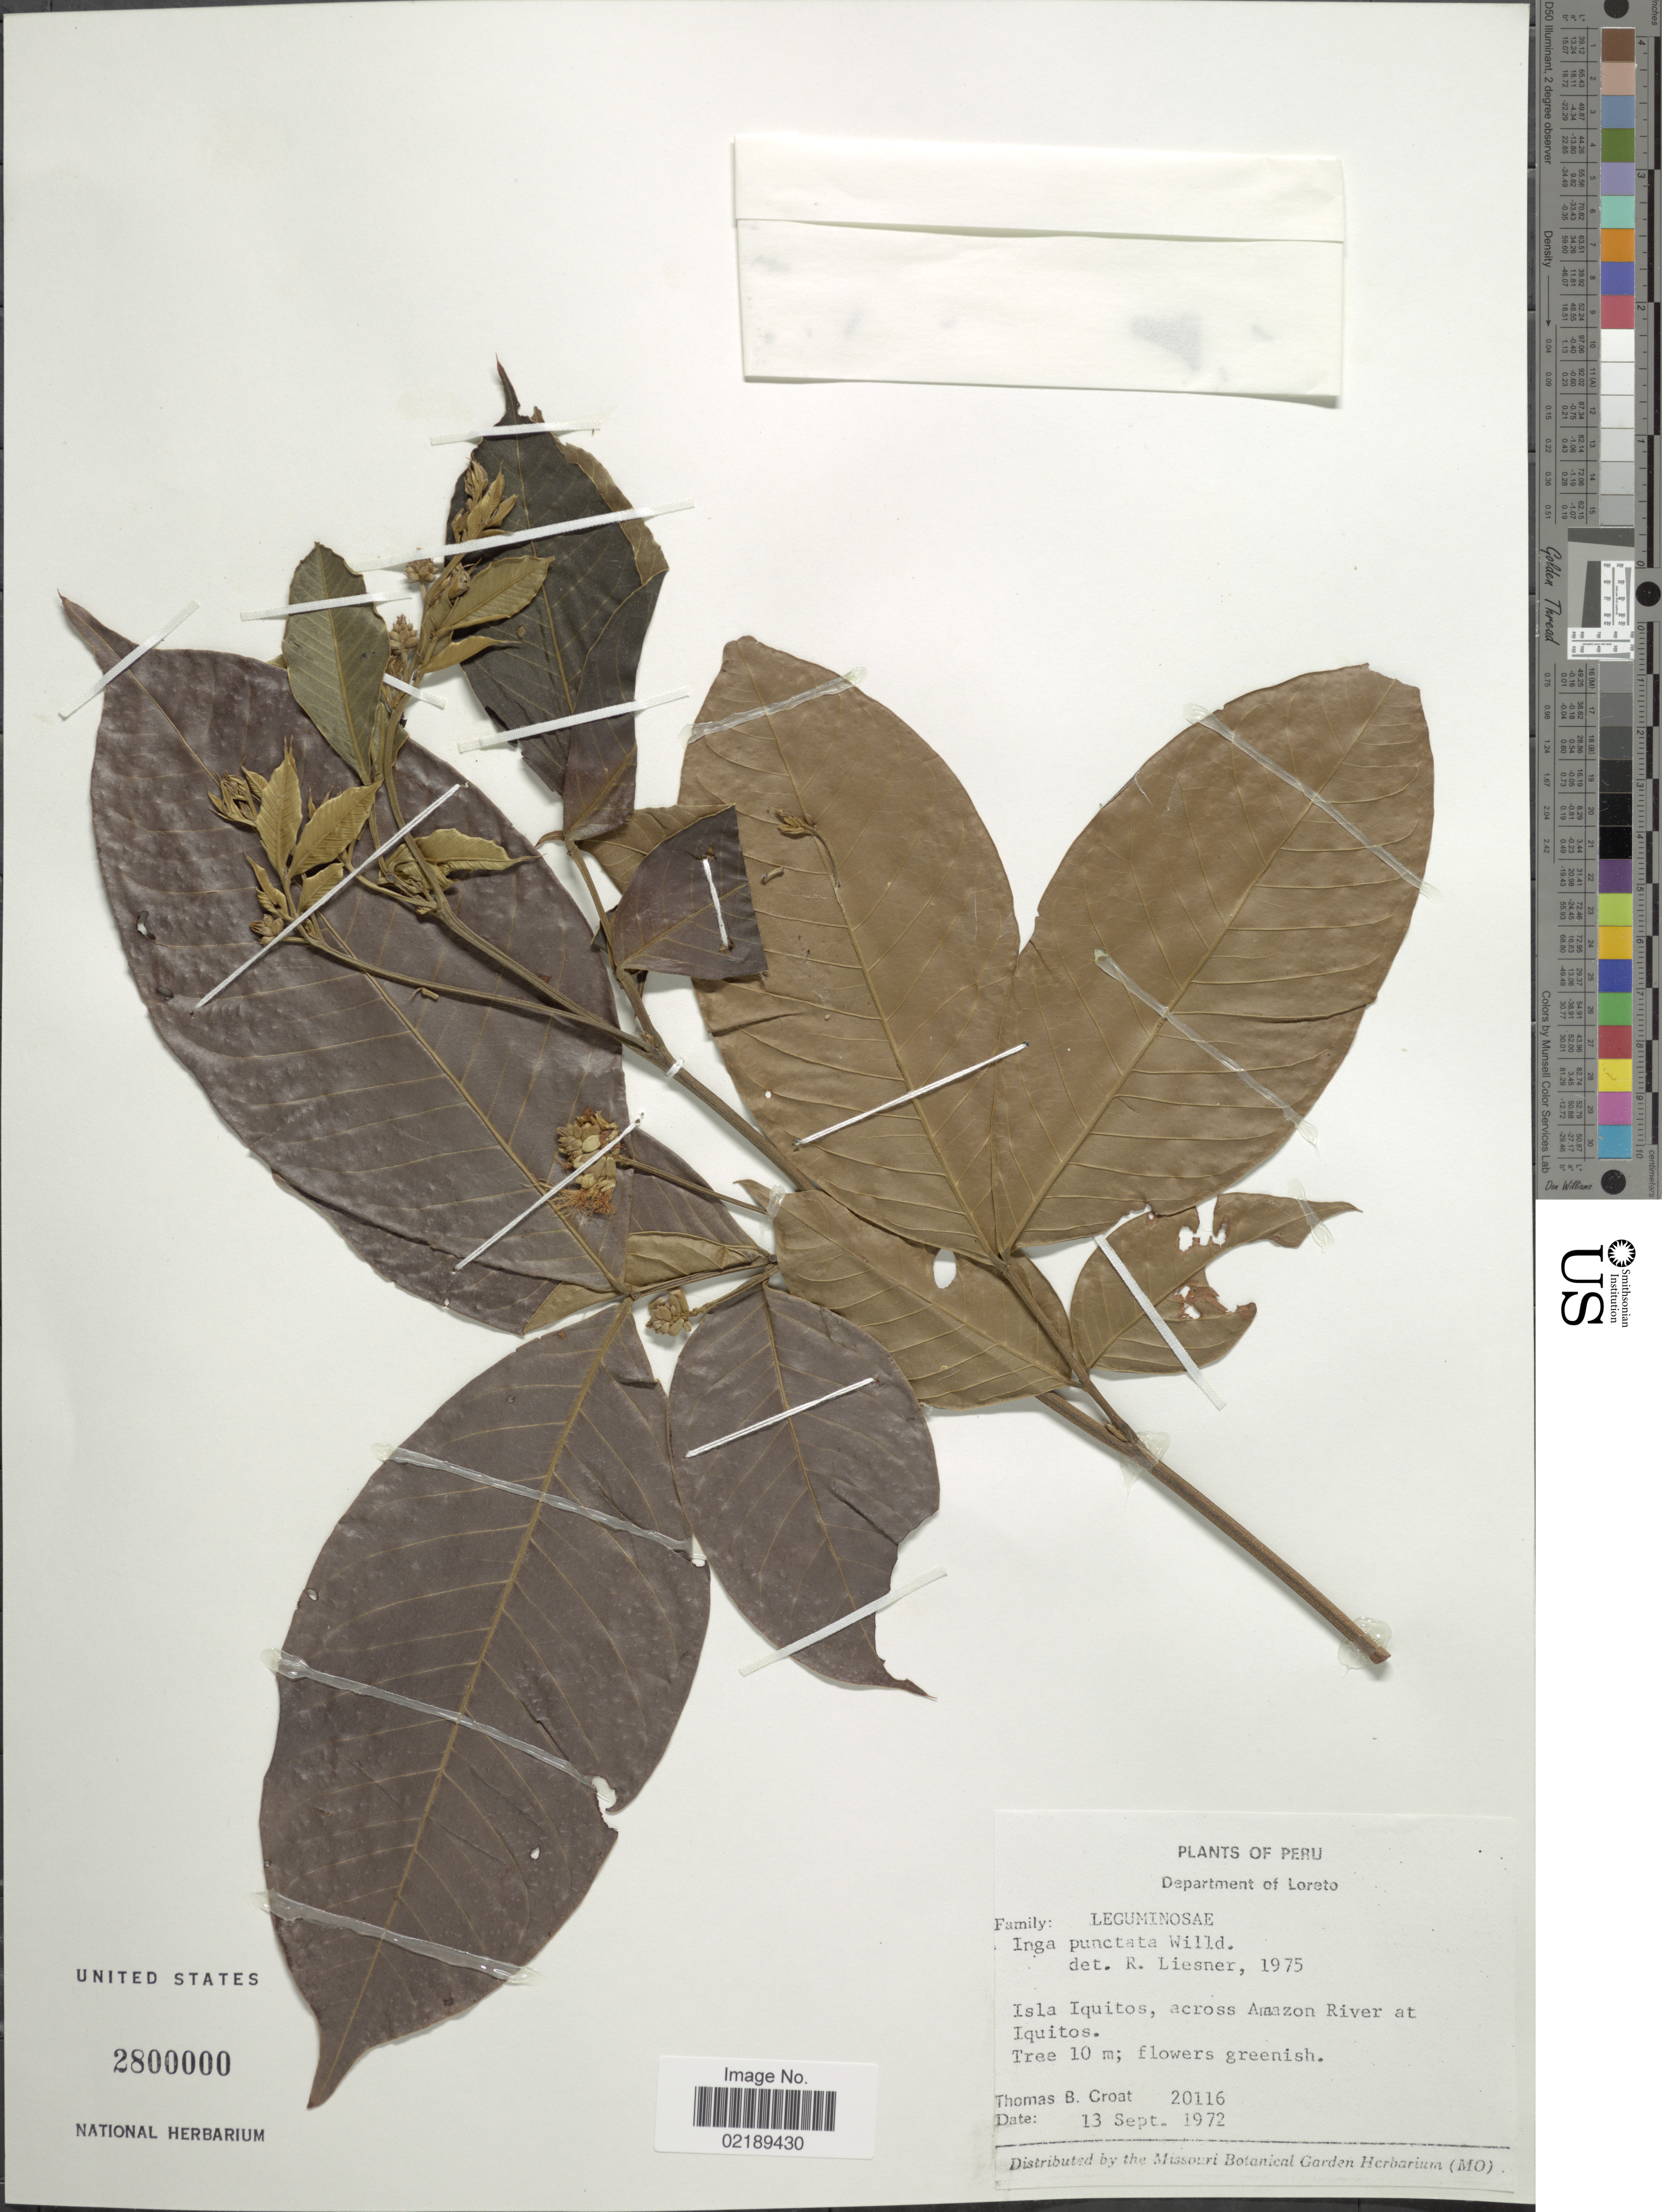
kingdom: Plantae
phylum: Tracheophyta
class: Magnoliopsida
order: Fabales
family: Fabaceae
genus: Inga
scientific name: Inga punctata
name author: Willd.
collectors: T. B. Croat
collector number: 20116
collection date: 1972-09-13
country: Peru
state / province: Loreto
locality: Isla Iquitos, across Amazon River at Iquitos.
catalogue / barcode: US 2800000